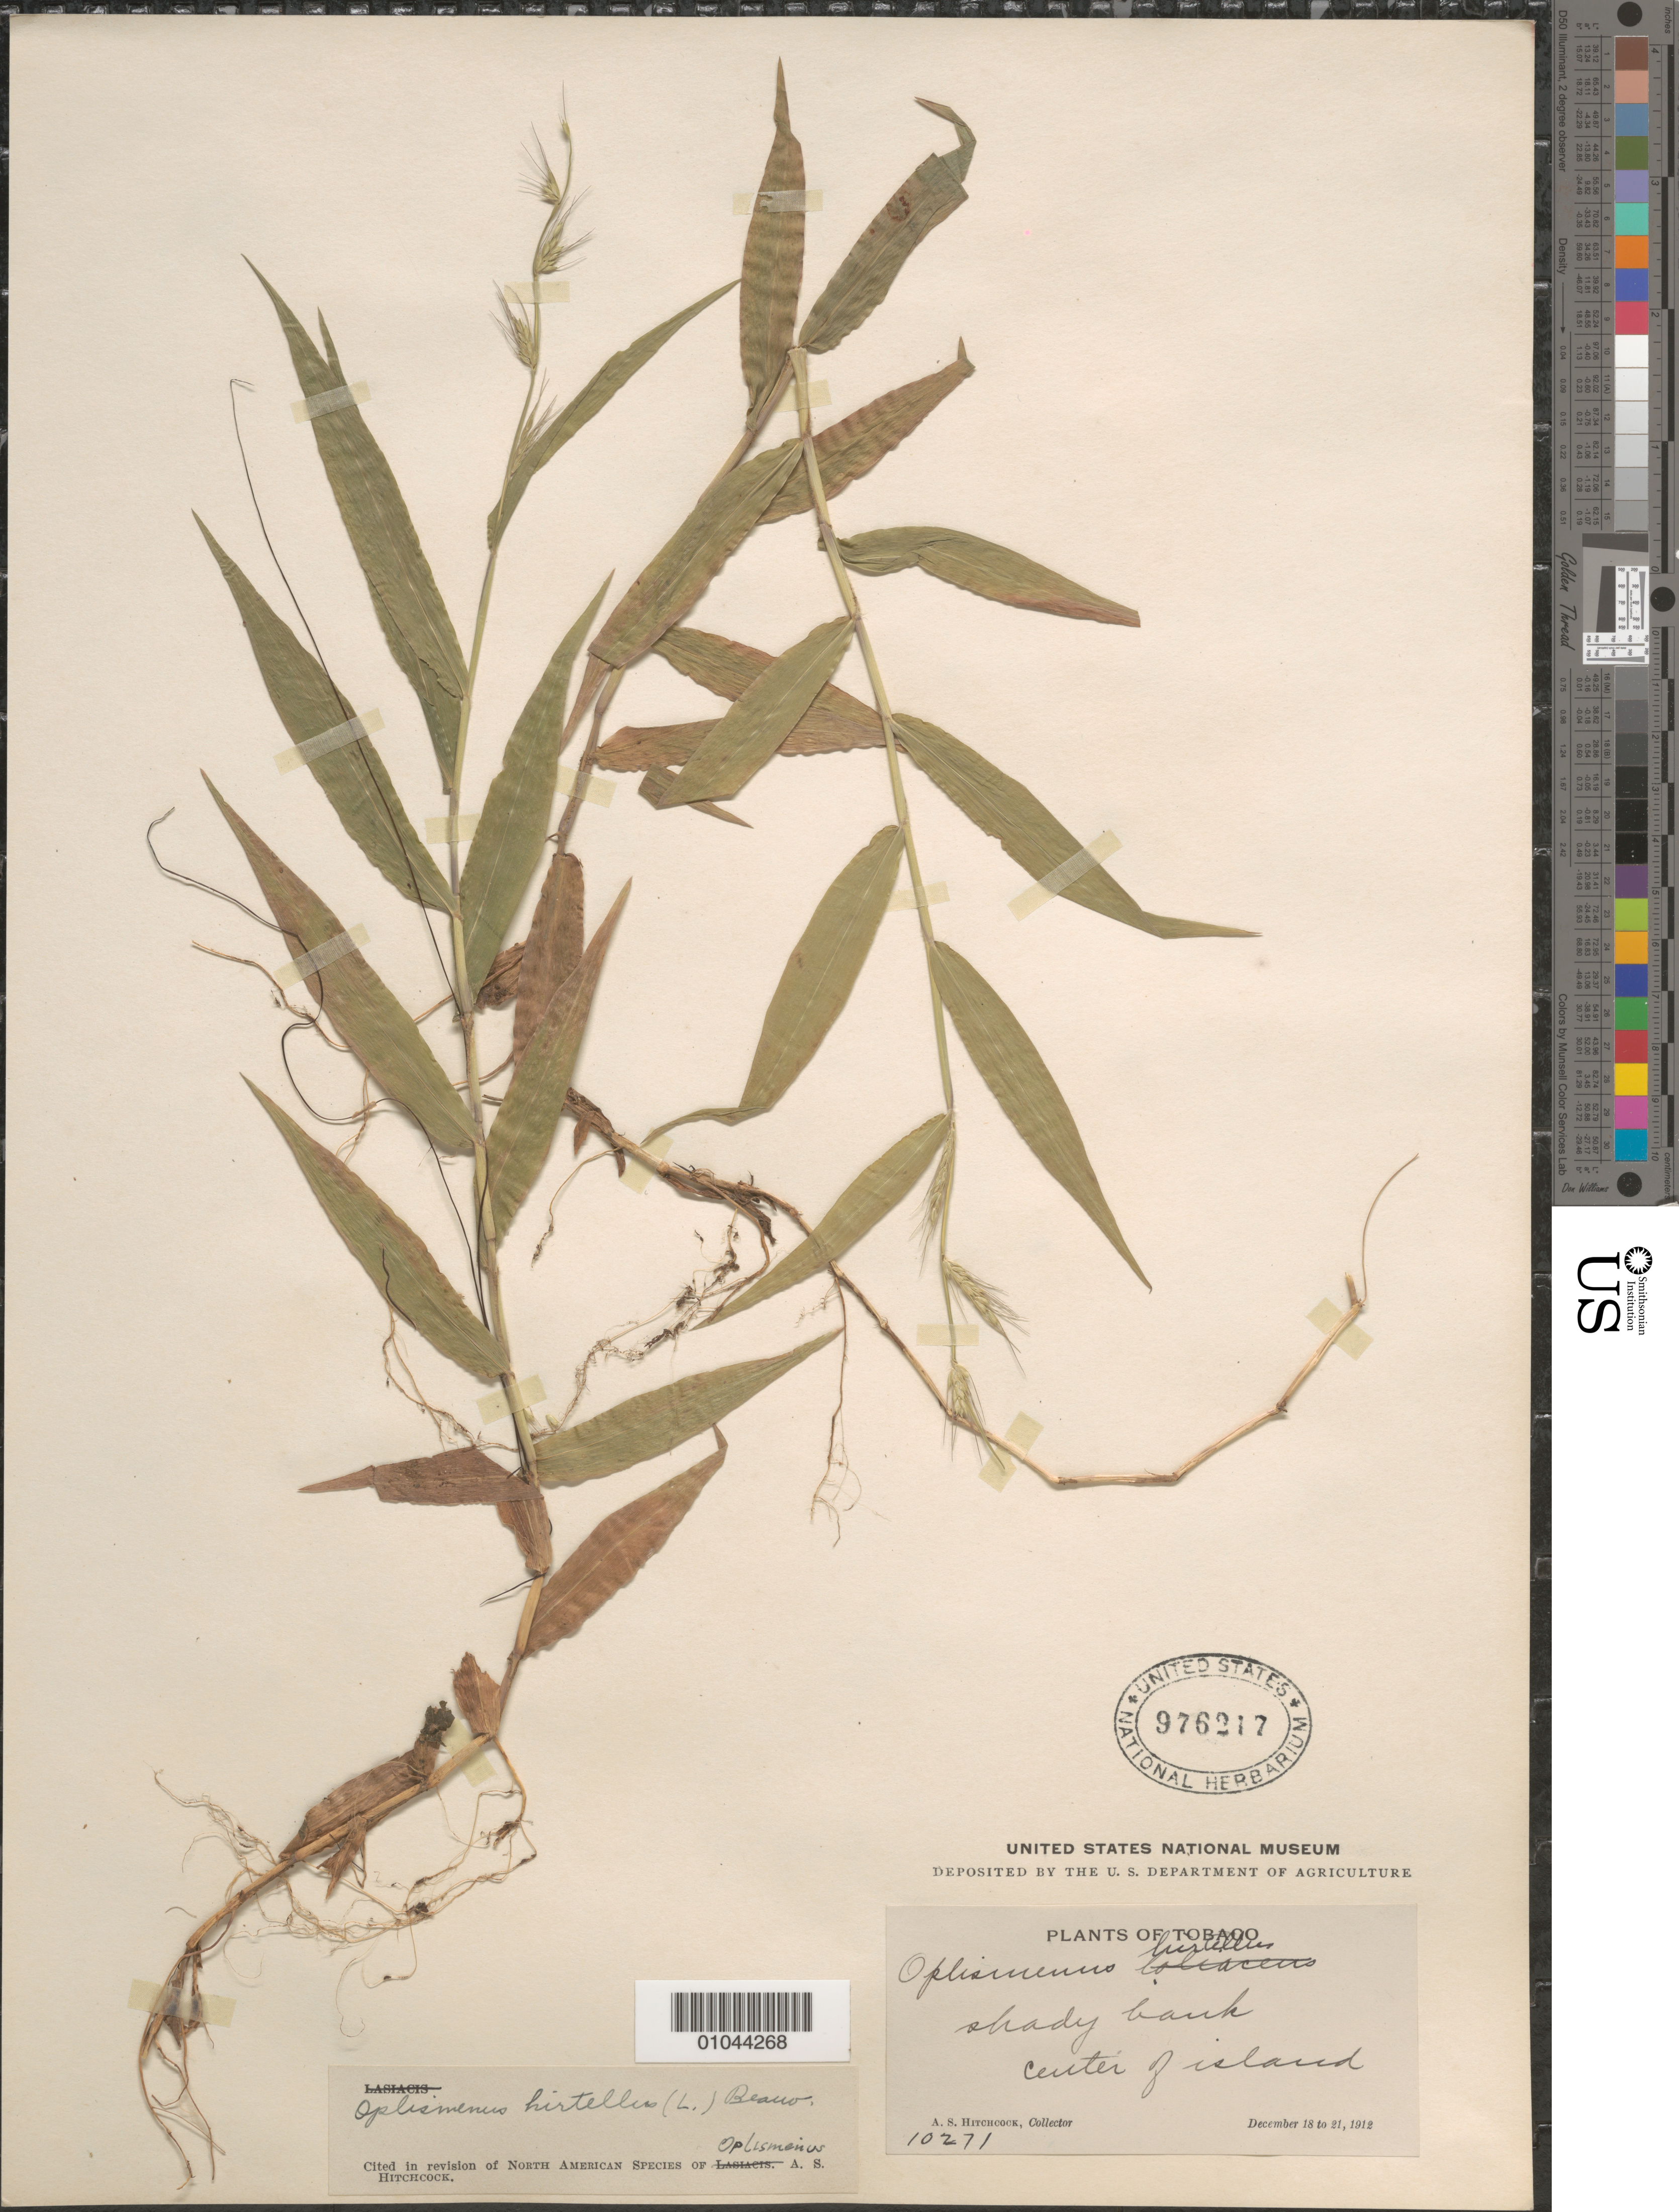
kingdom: Plantae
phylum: Tracheophyta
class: Liliopsida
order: Poales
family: Poaceae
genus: Oplismenus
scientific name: Oplismenus hirtellus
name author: (L.) P. Beauv.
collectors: A. S. Hitchcock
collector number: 10271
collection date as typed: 18 Dec 1912 to 21 Dec 1912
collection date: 1912-12-18/1912-12-21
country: Trinidad and Tobago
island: Tobago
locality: Center of island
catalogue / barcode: US 976217